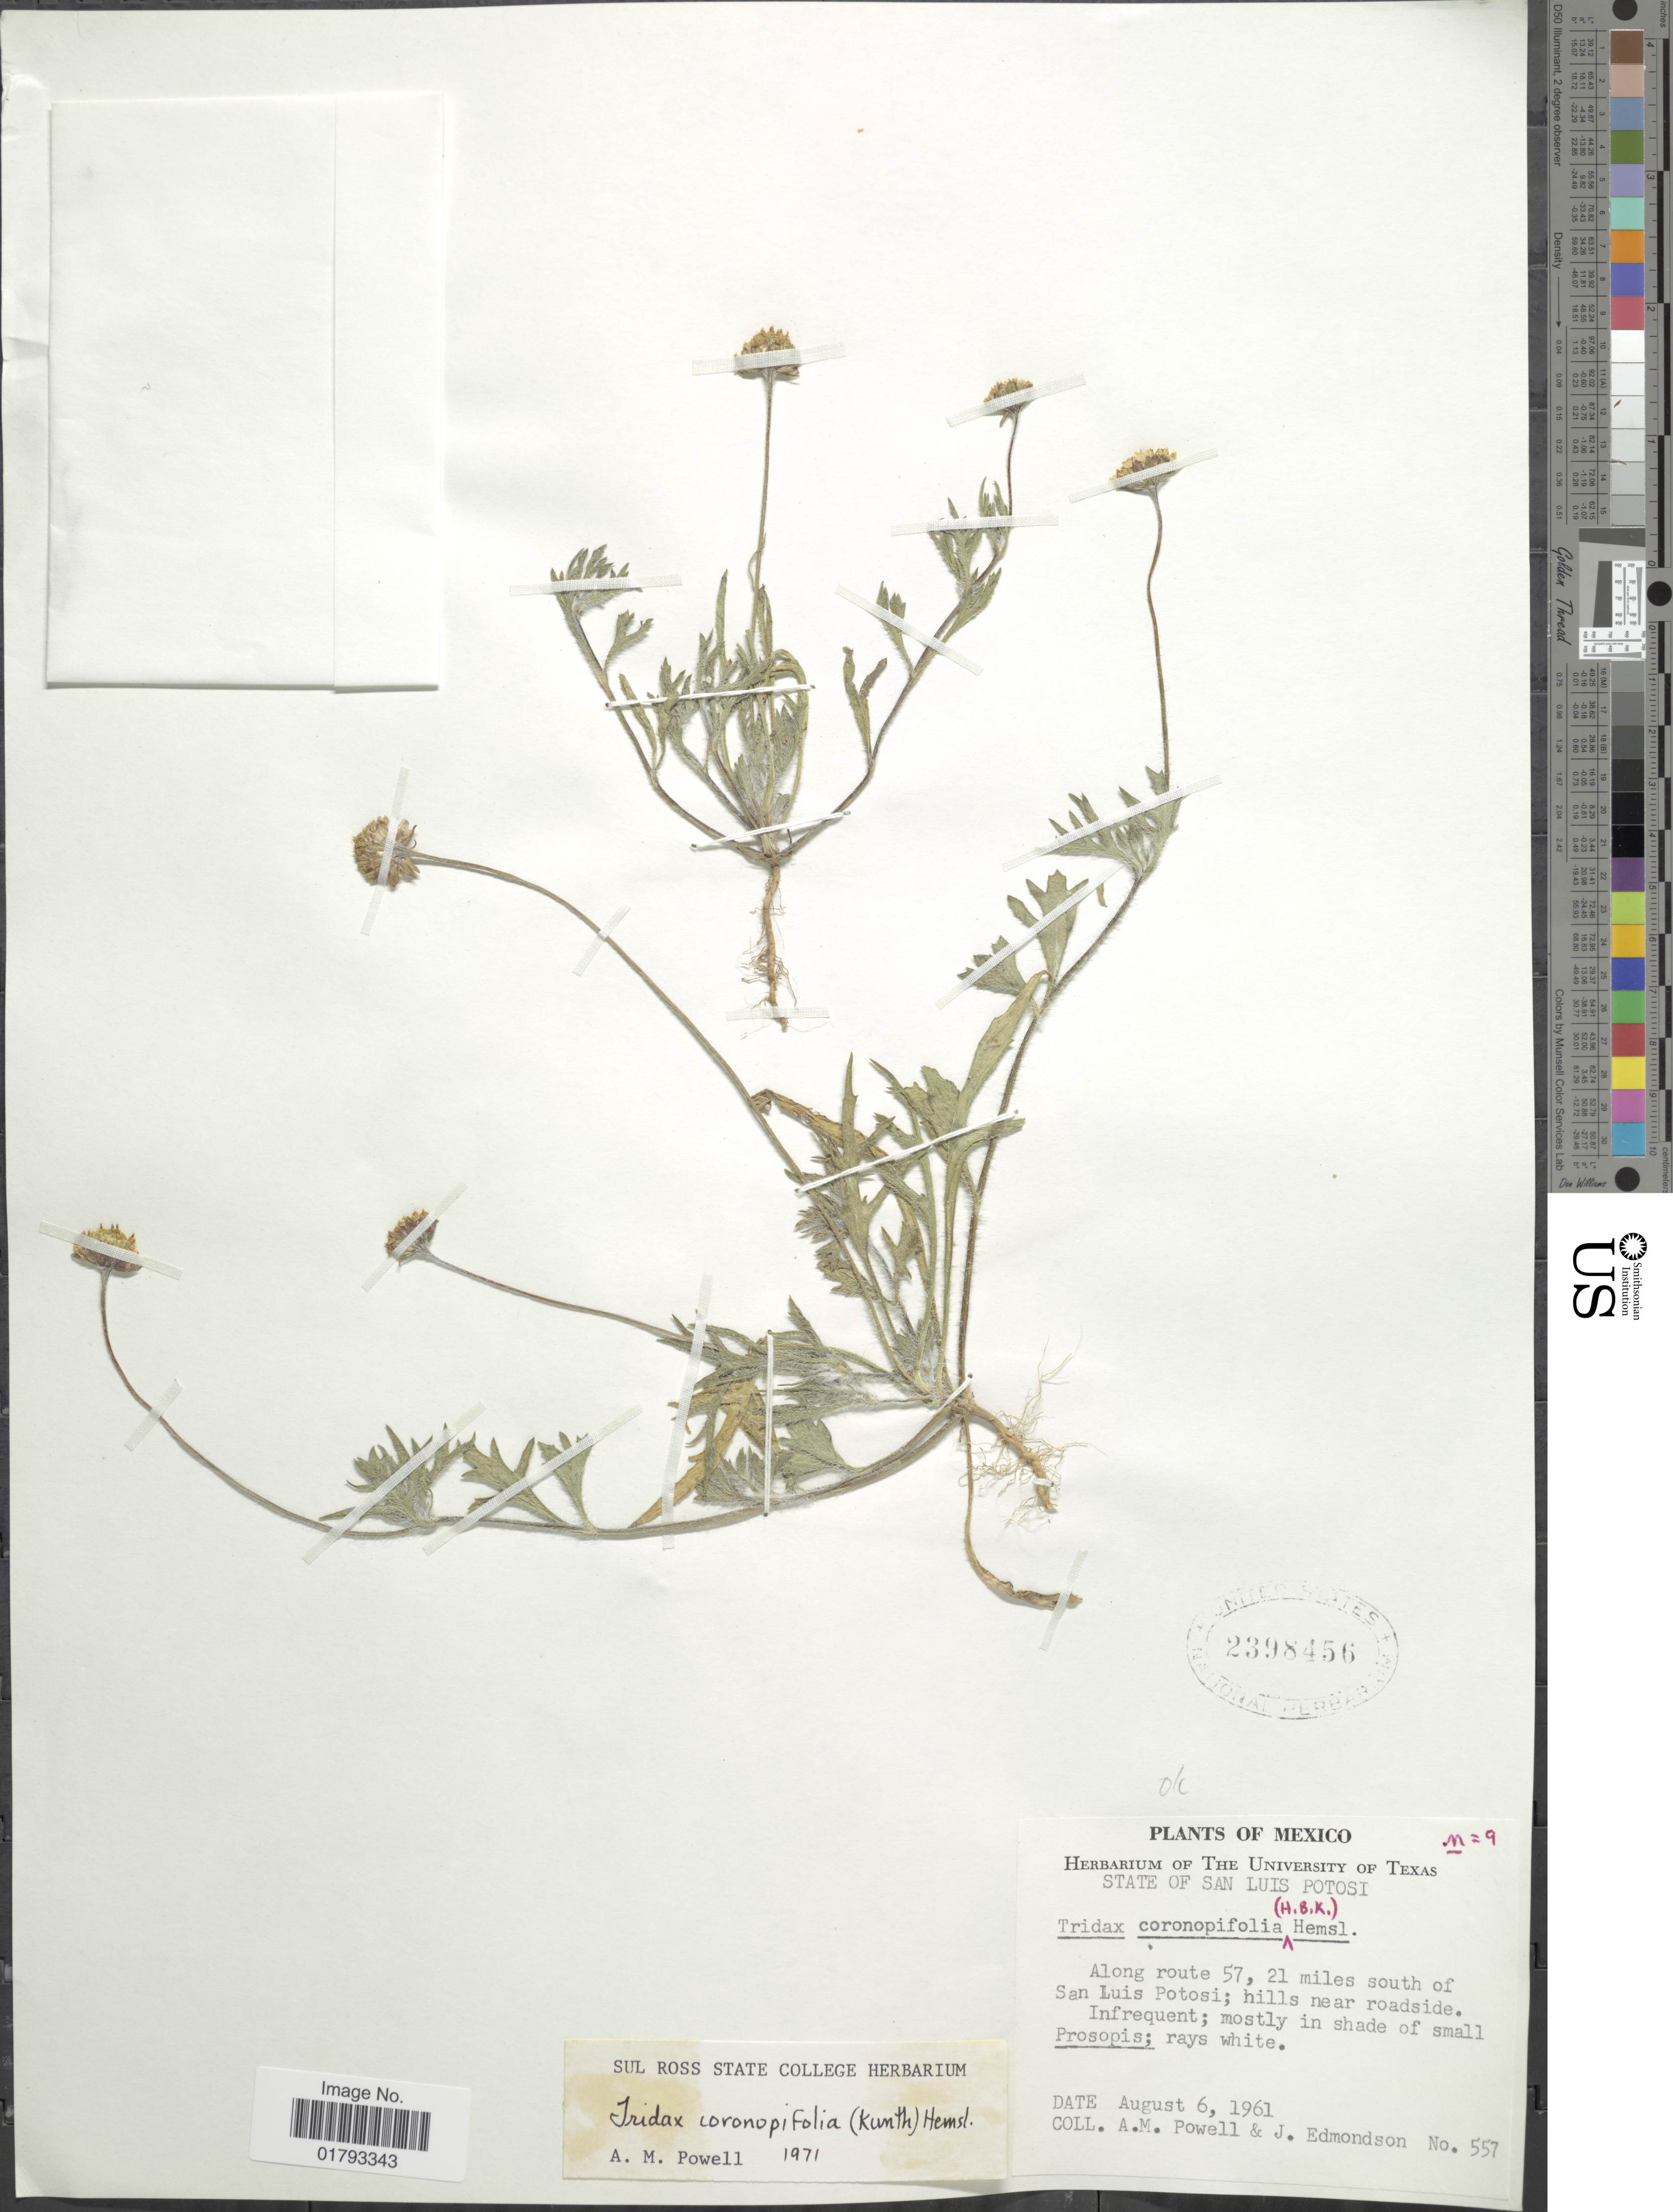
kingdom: Plantae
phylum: Tracheophyta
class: Magnoliopsida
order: Asterales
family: Asteraceae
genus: Tridax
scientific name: Tridax coronopifolia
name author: (Kunth) Hemsl.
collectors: A. M. Powell & J. Edmondson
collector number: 557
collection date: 1961-08-06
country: Mexico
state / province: San Luis Potosí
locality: State of San Luis Potosi, Along route 57, 21 miles south of San Luis Potosi; hill near roadside.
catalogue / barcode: US 2398456